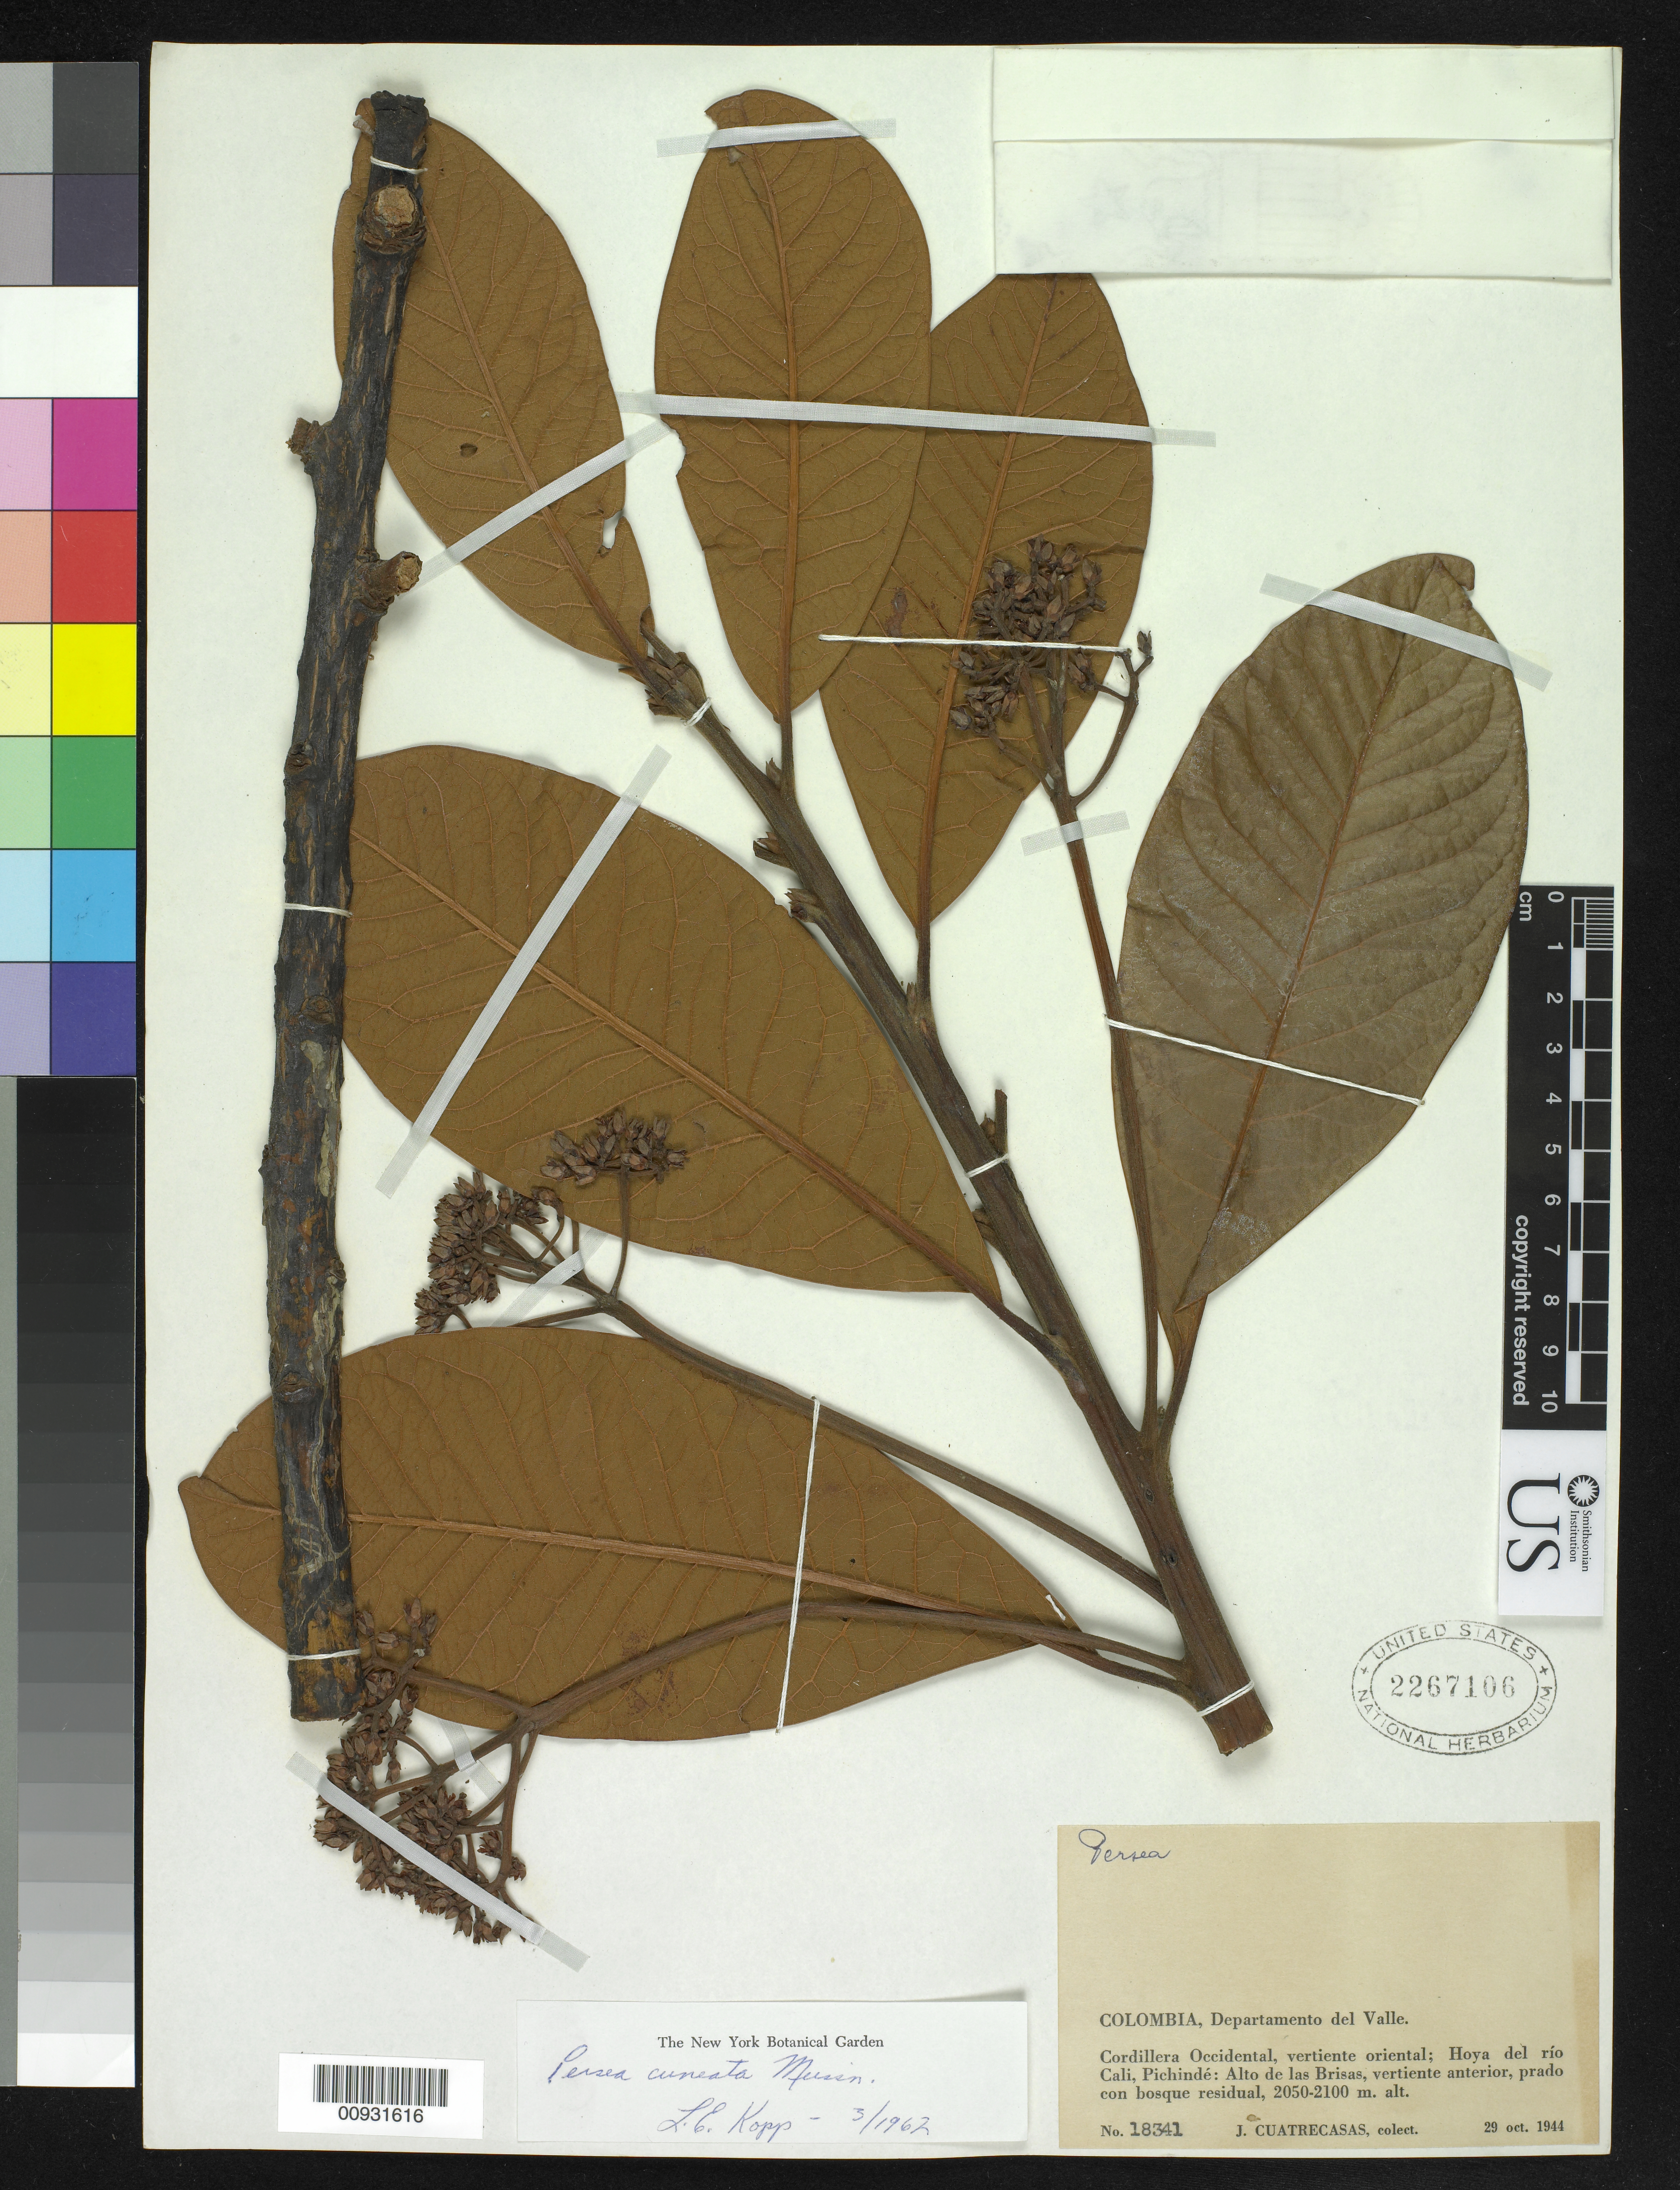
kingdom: Plantae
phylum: Tracheophyta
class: Magnoliopsida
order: Laurales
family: Lauraceae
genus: Persea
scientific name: Persea cuneata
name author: Meisn.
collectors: J. Cuatrecasas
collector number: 18341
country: Colombia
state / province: Valle del Cauca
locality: Hoya del Rio Cali, Pichinde, Alto de las Brisas.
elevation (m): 2050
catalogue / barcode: US 2267106